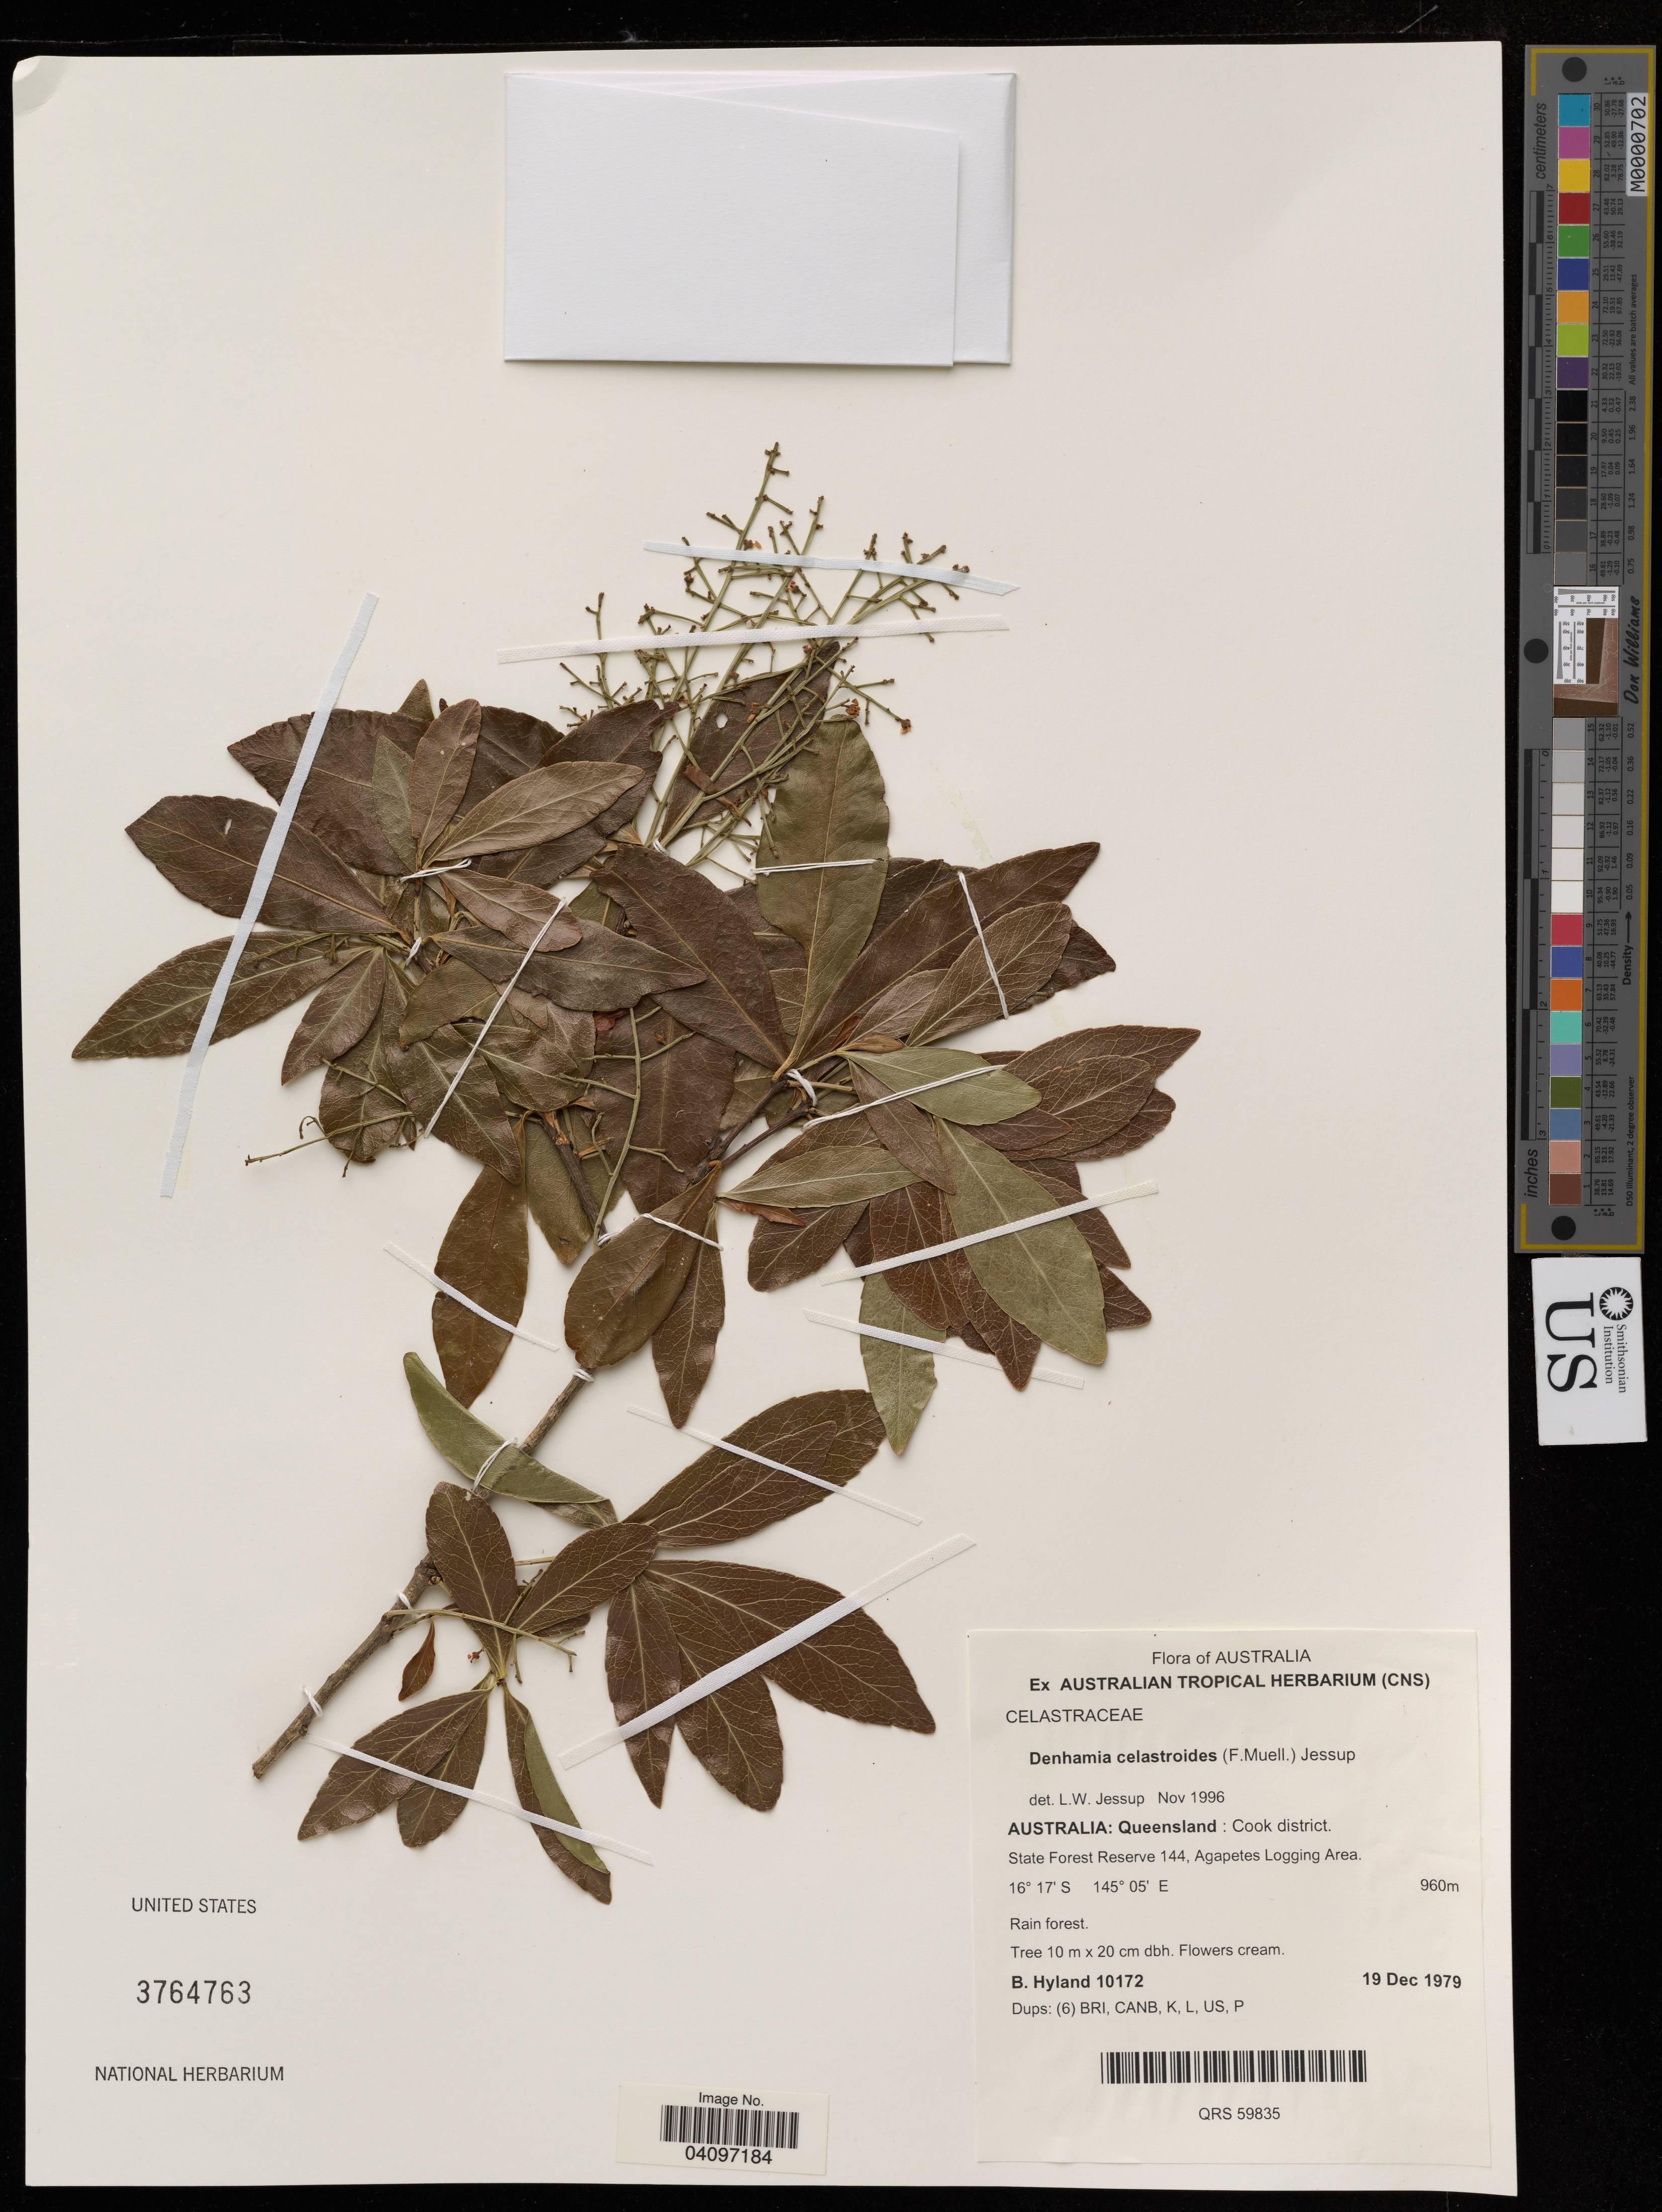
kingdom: Plantae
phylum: Tracheophyta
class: Magnoliopsida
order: Celastrales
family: Celastraceae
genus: Denhamia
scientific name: Denhamia celastroides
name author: (F. Muell.) Jessup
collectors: B. Hyland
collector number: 10172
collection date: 1979-12-19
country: Australia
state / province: Queensland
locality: Cook district. State Forest Reserve 144, Agapetes Logging Area.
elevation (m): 960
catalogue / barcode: US 3764763